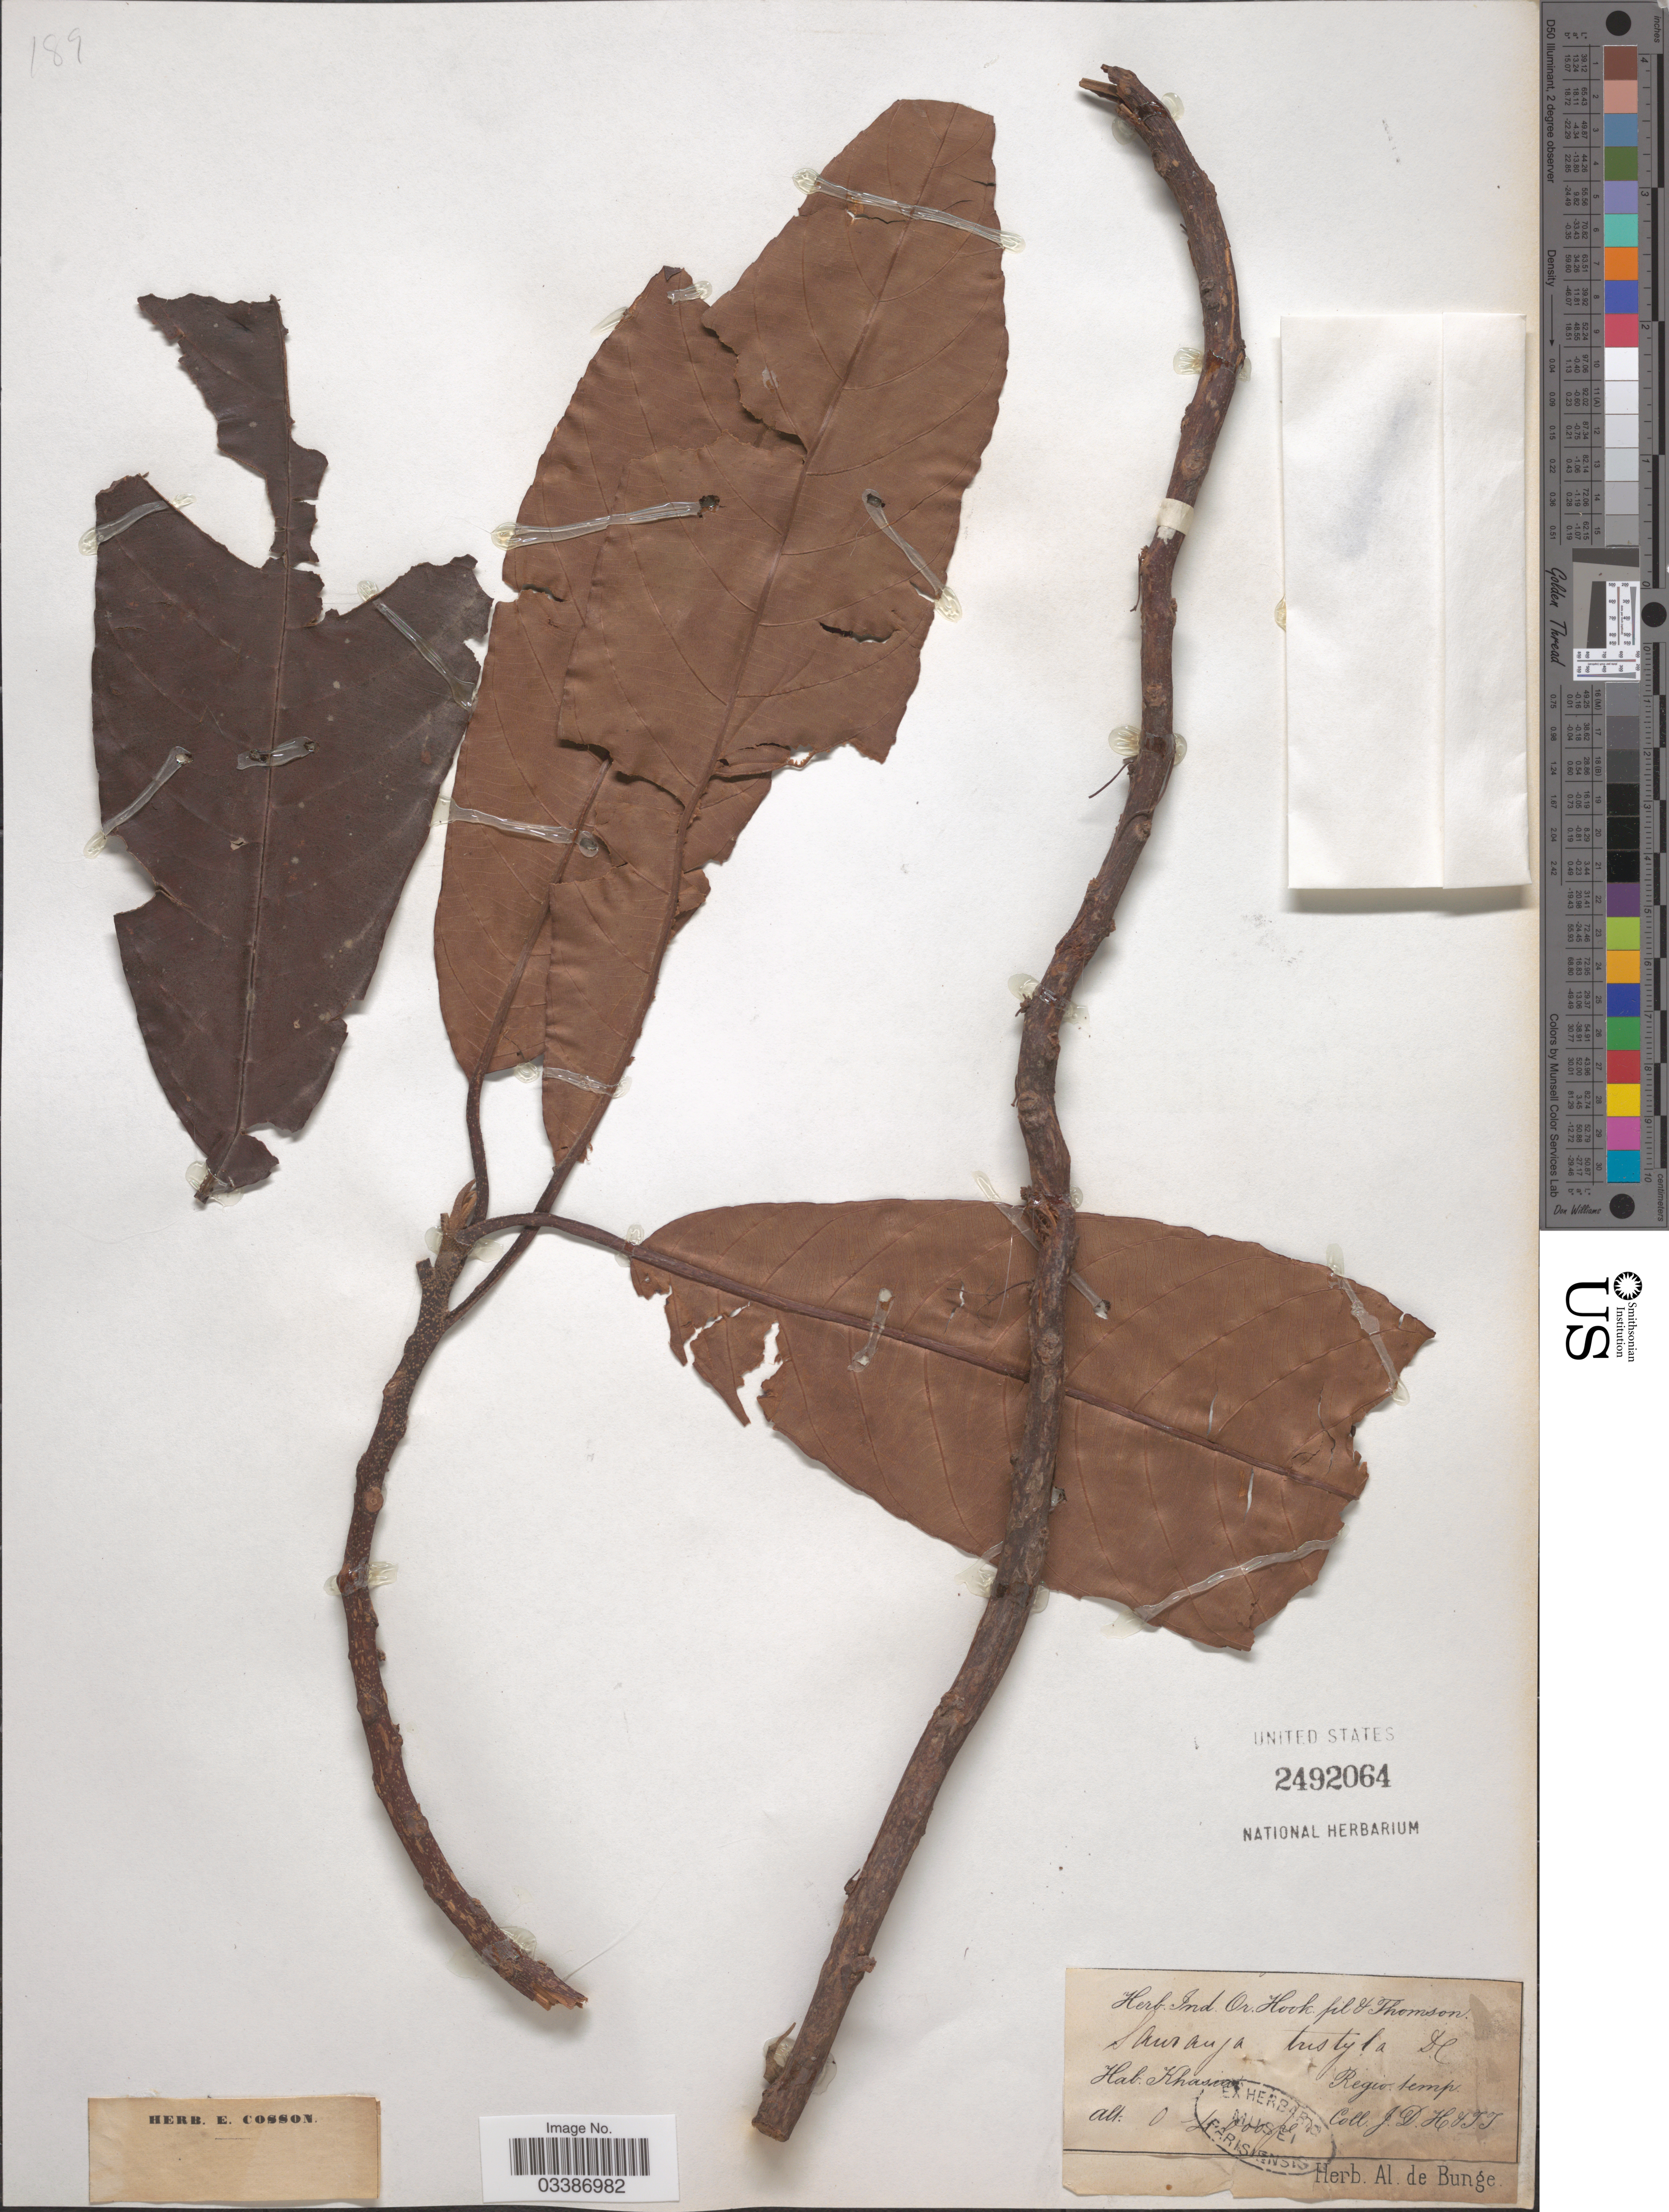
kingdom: Plantae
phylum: Tracheophyta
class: Magnoliopsida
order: Ericales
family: Actinidiaceae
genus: Saurauia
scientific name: Saurauia tristyla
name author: DC.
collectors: J. D. Hooker & T. Thomson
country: India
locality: Khasia. Regio. trop.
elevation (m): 0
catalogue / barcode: US 2492064